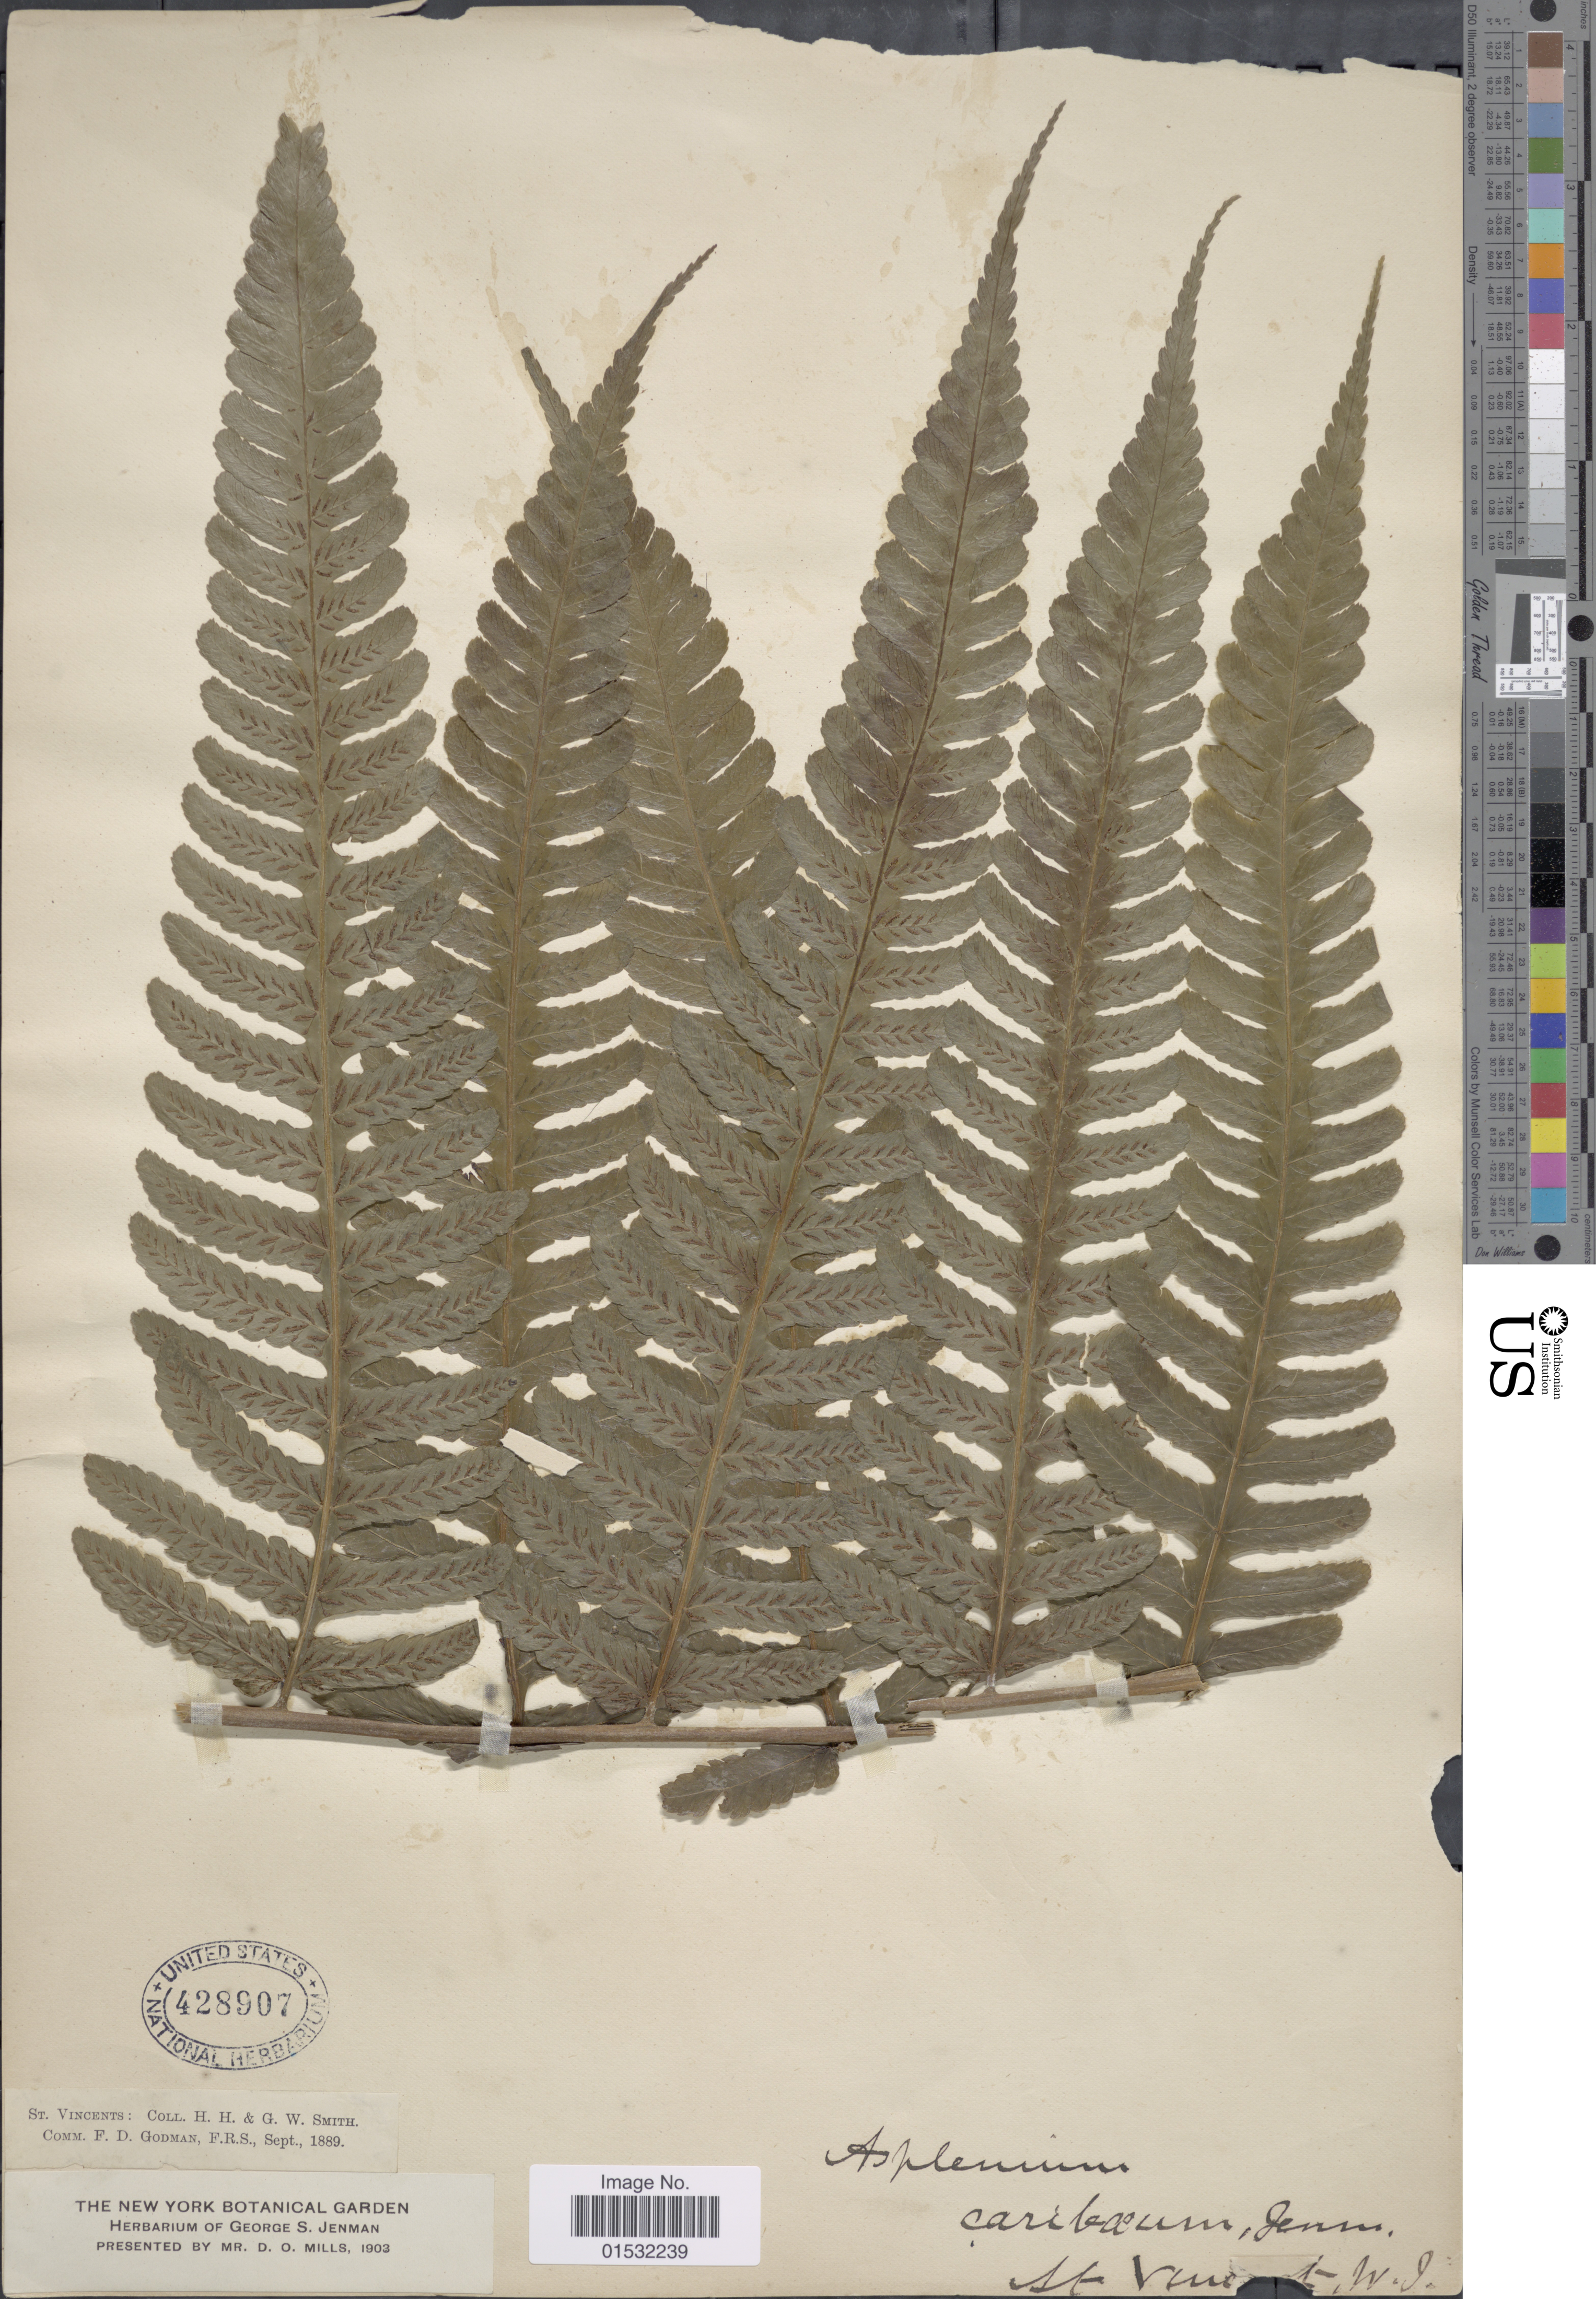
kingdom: Plantae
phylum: Tracheophyta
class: Polypodiopsida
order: Polypodiales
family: Athyriaceae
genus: Diplazium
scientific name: Diplazium expansum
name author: Willd.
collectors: H. H. Smith & G. Smith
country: St. Vincent - Grenadines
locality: St. Vincents. W. I.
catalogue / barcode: US 428907